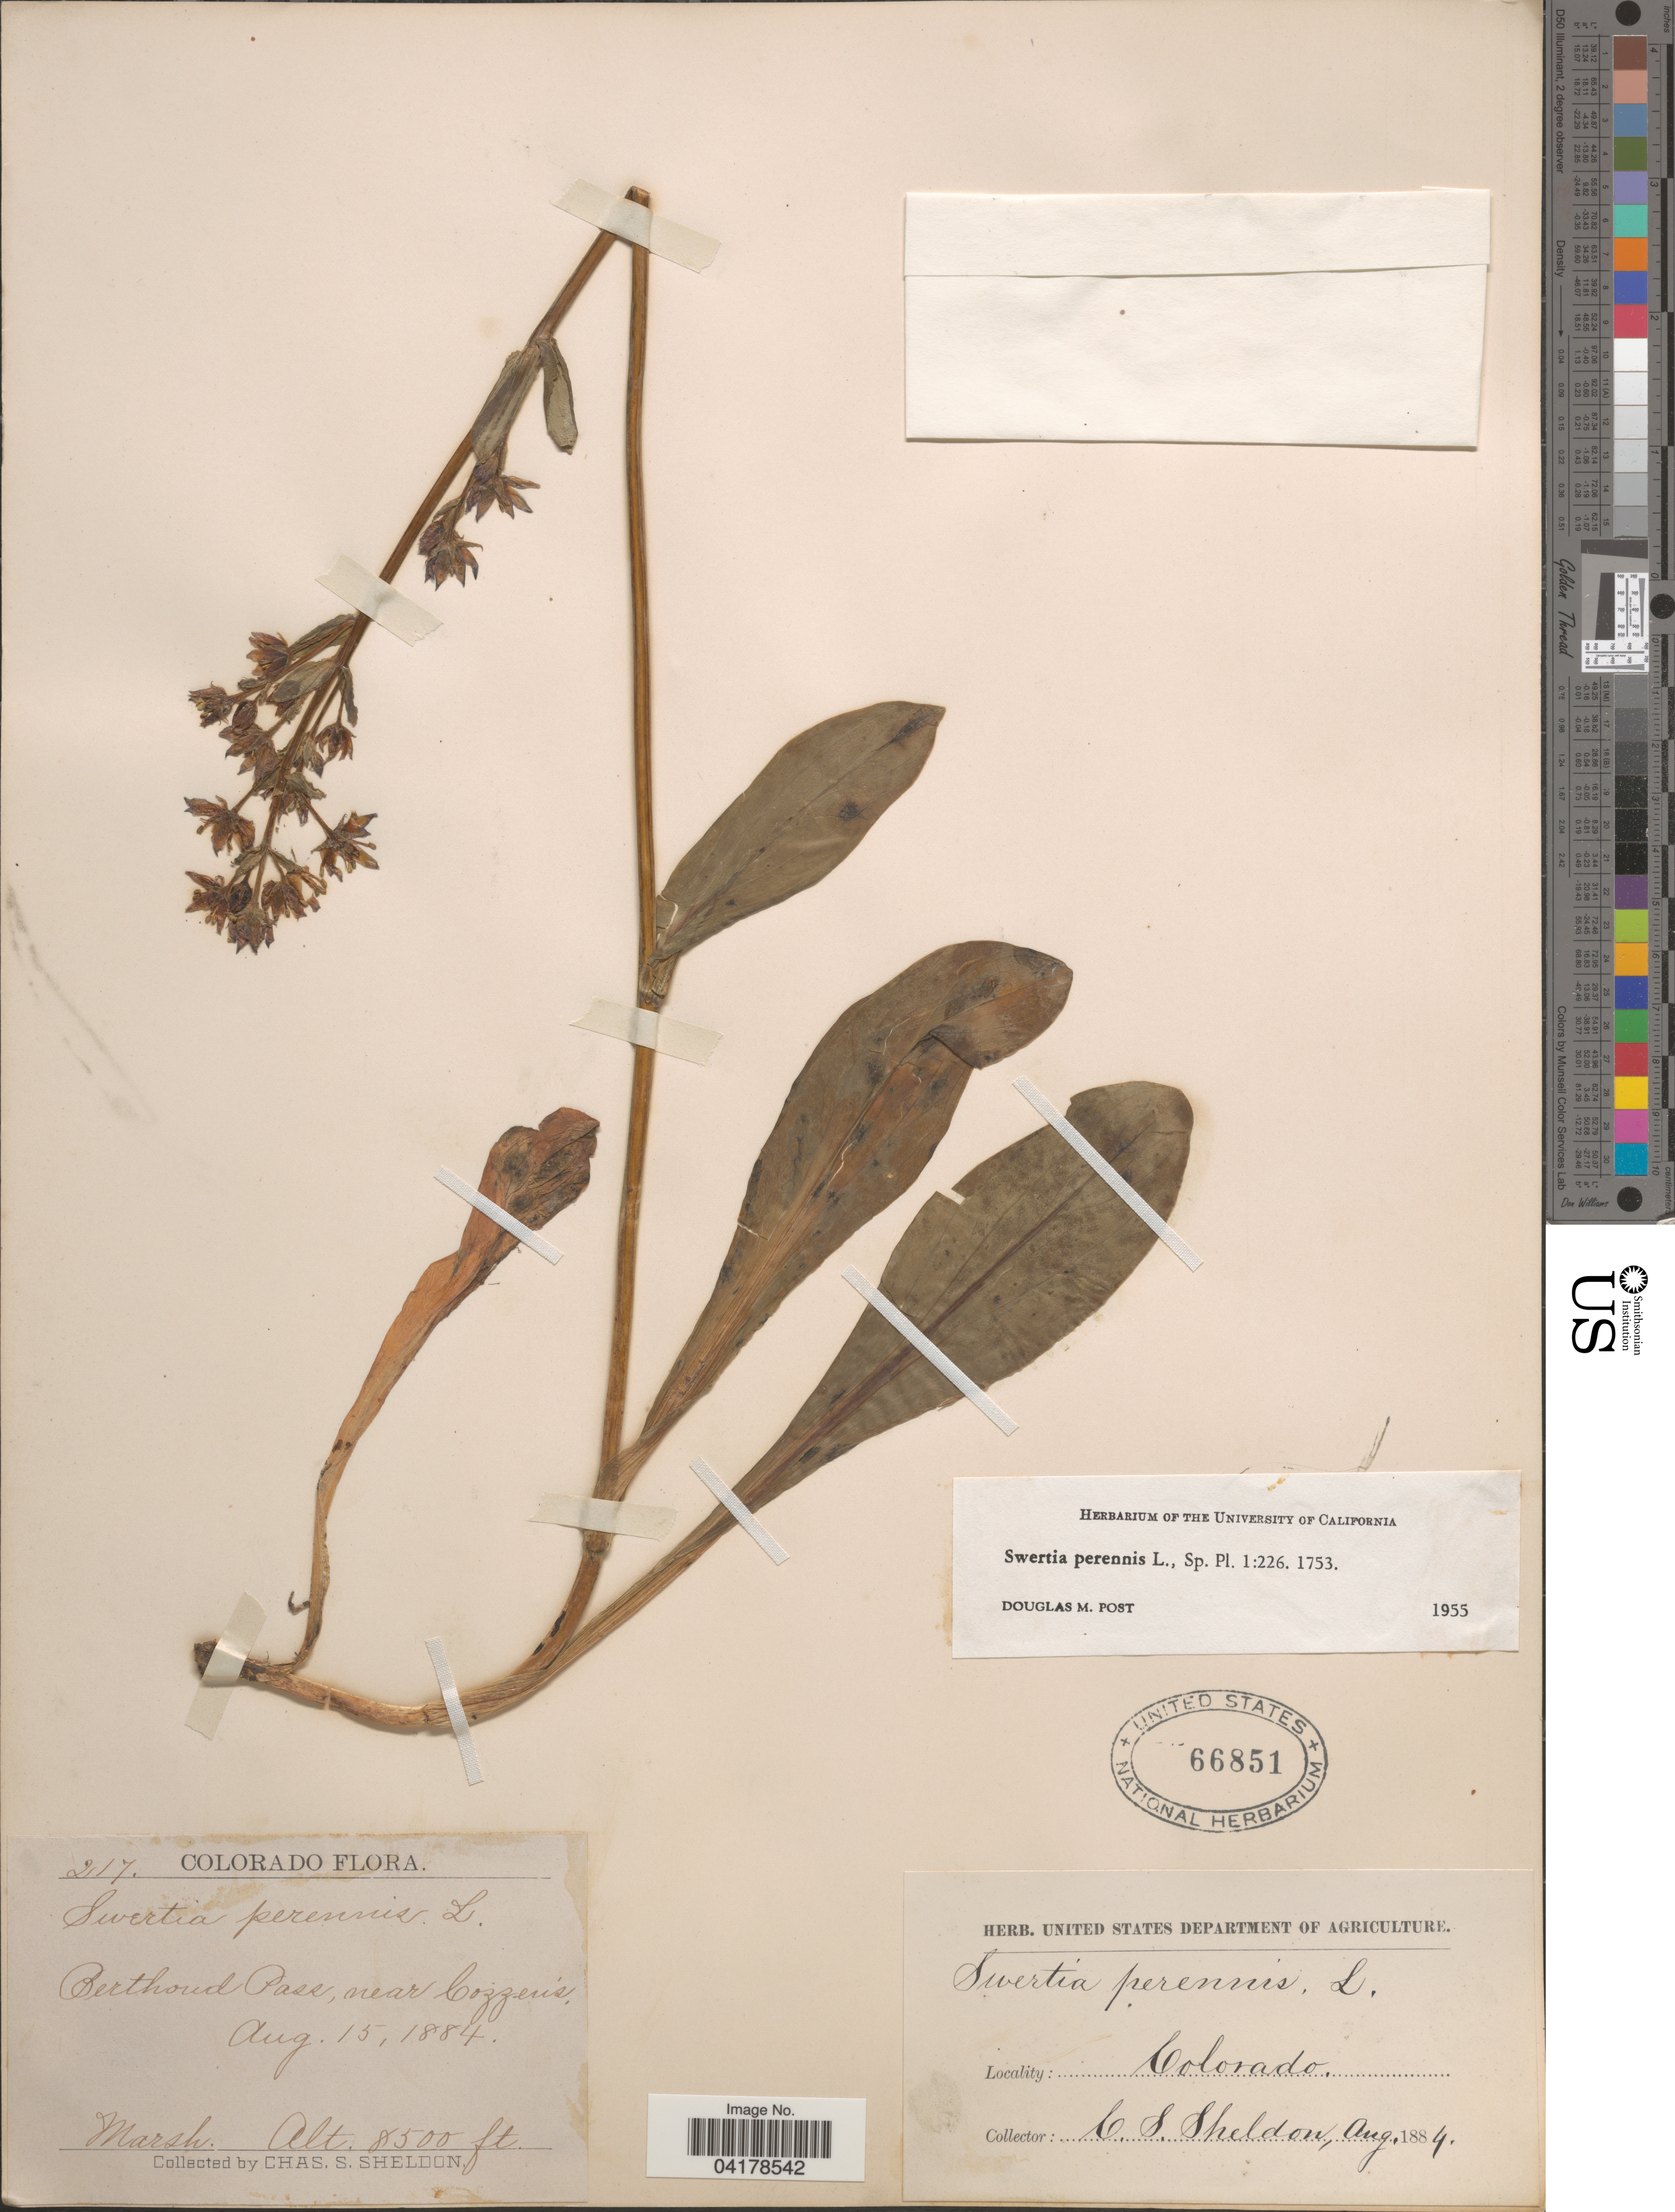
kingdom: Plantae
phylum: Tracheophyta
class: Magnoliopsida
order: Gentianales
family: Gentianaceae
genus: Swertia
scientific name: Swertia perennis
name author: L.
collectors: C. S. Sheldon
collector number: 217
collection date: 1884-08-15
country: United States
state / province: Colorado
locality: Berthoud Pass, near Cozzeris.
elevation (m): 2591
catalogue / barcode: US 66851